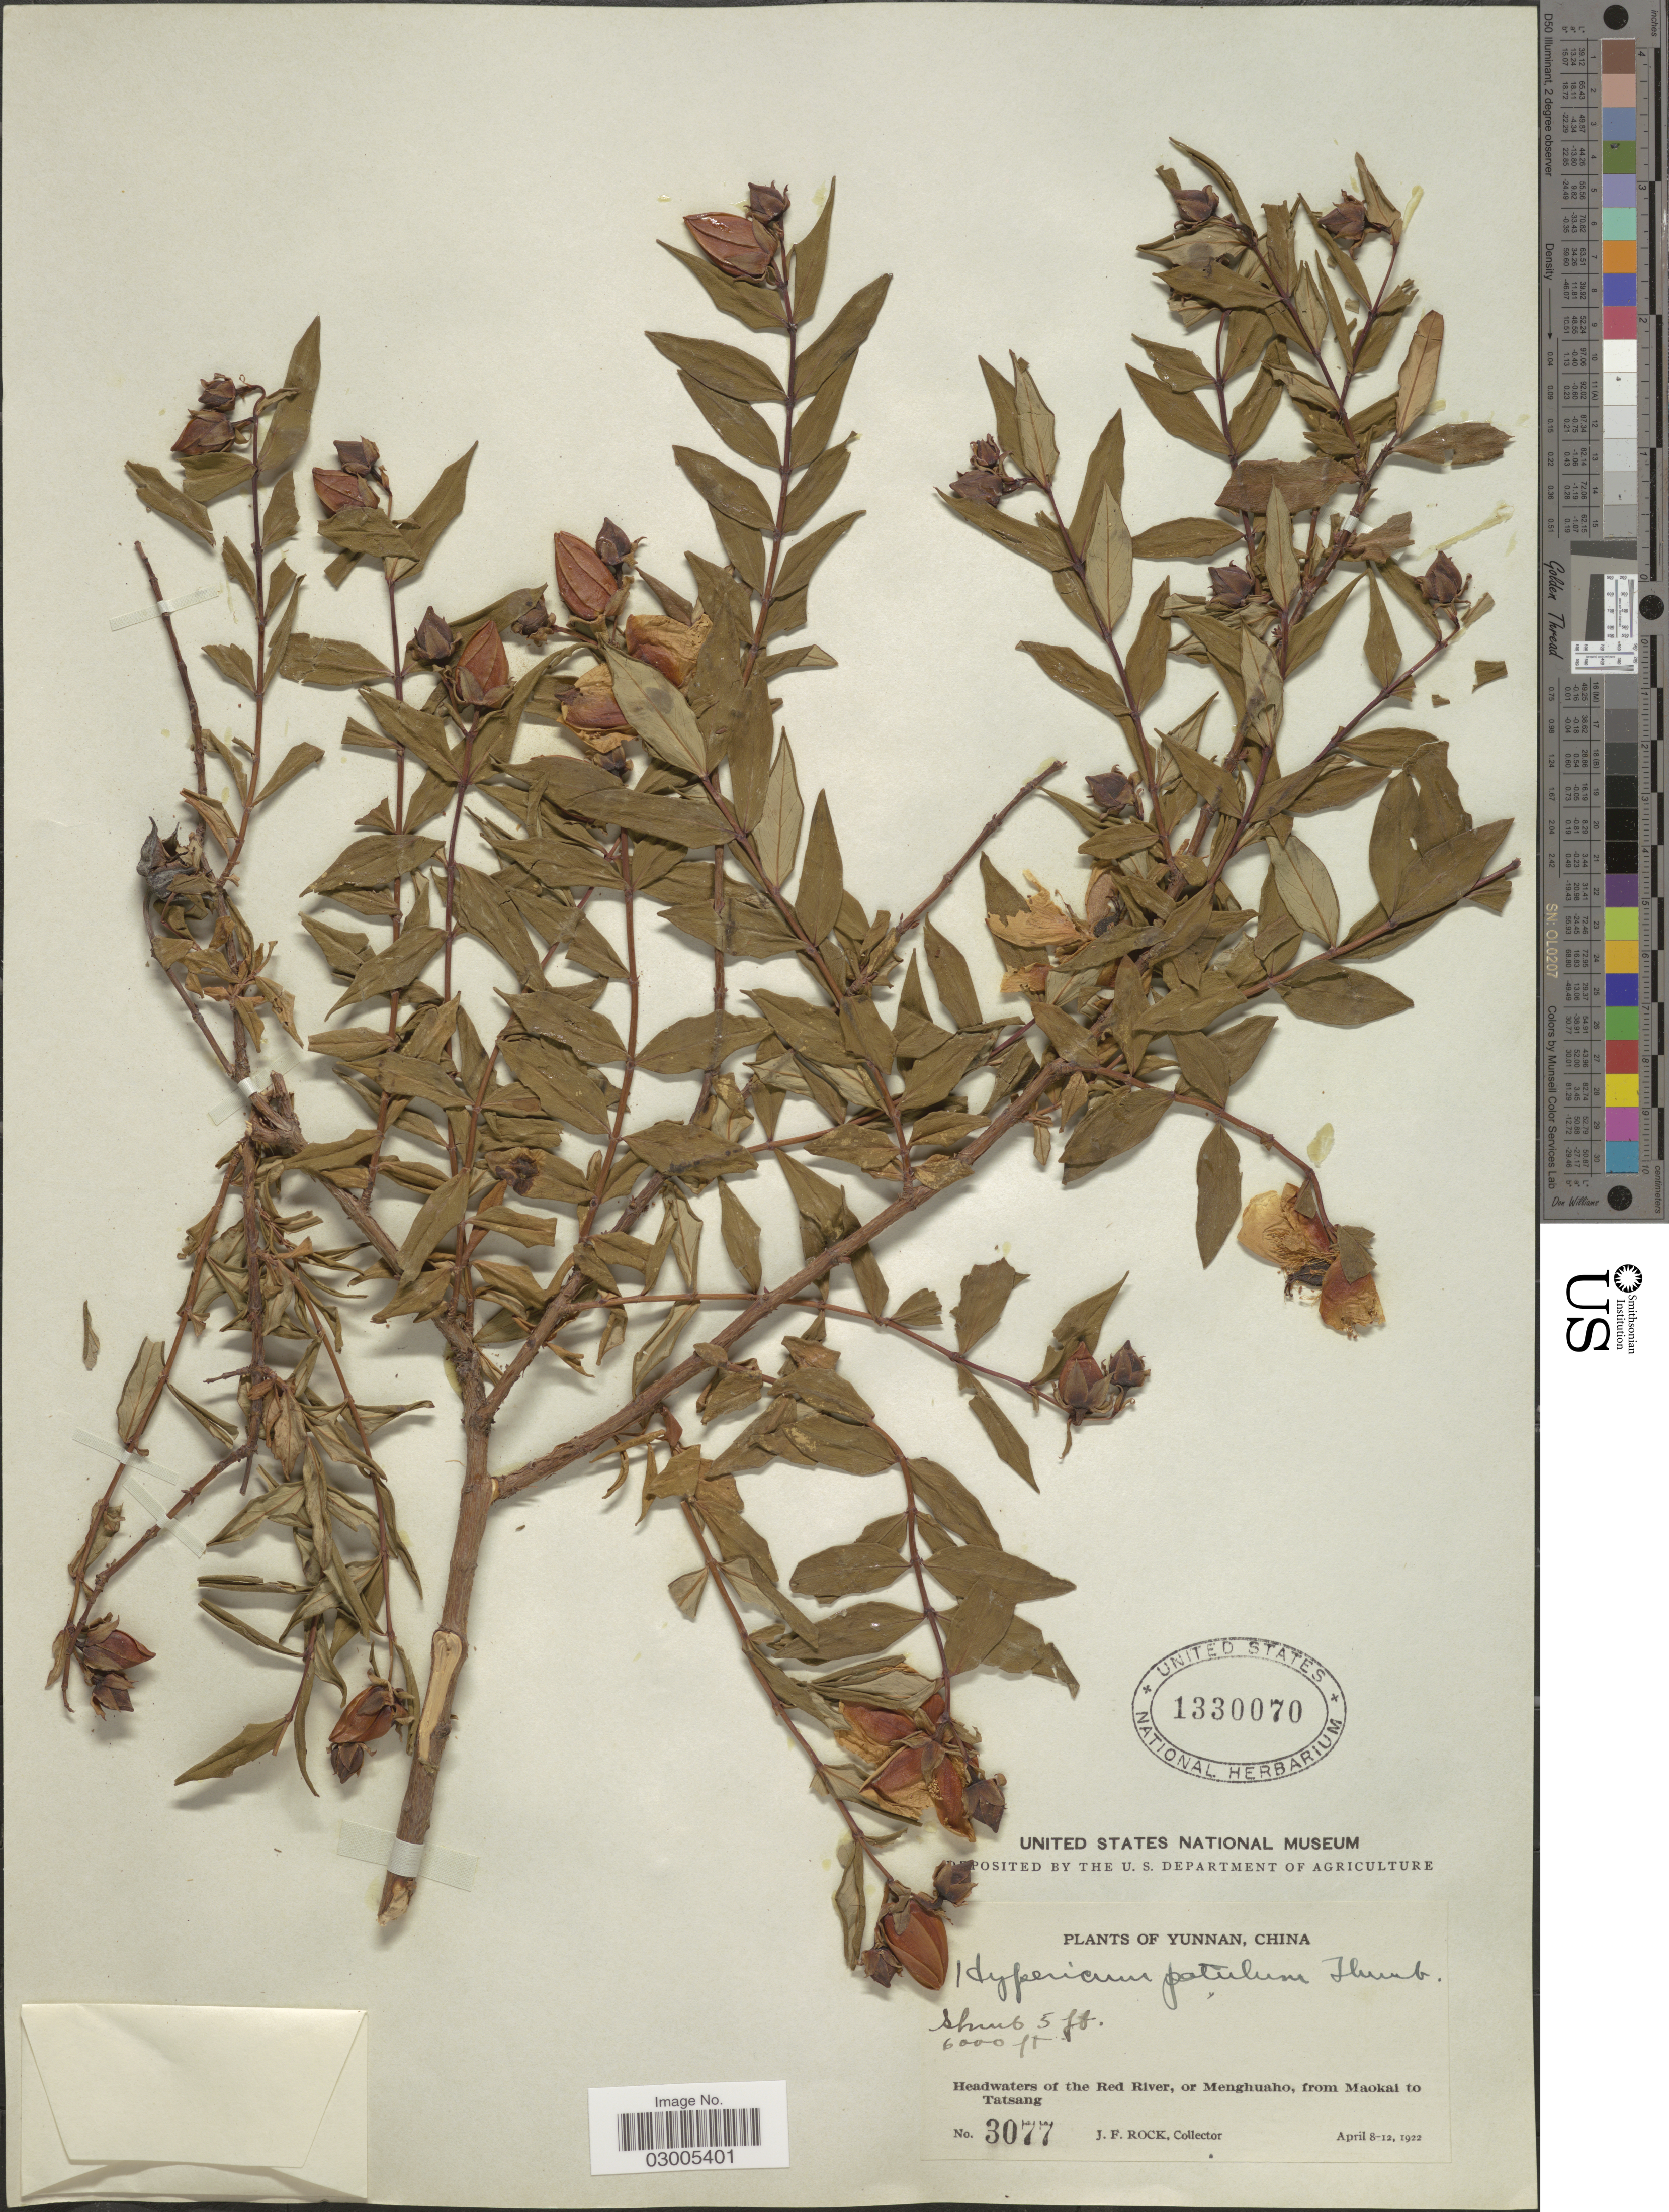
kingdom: Plantae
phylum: Tracheophyta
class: Magnoliopsida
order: Malpighiales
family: Hypericaceae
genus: Hypericum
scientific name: Hypericum patulum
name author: Thunb.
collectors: J. Rock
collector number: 3077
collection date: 1922-04-08/1922-04-12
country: China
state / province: Yunnan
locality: Headwaters of the Red River, or Menghuaho, from Maokai to Tatsang.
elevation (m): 1829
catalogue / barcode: US 1330070